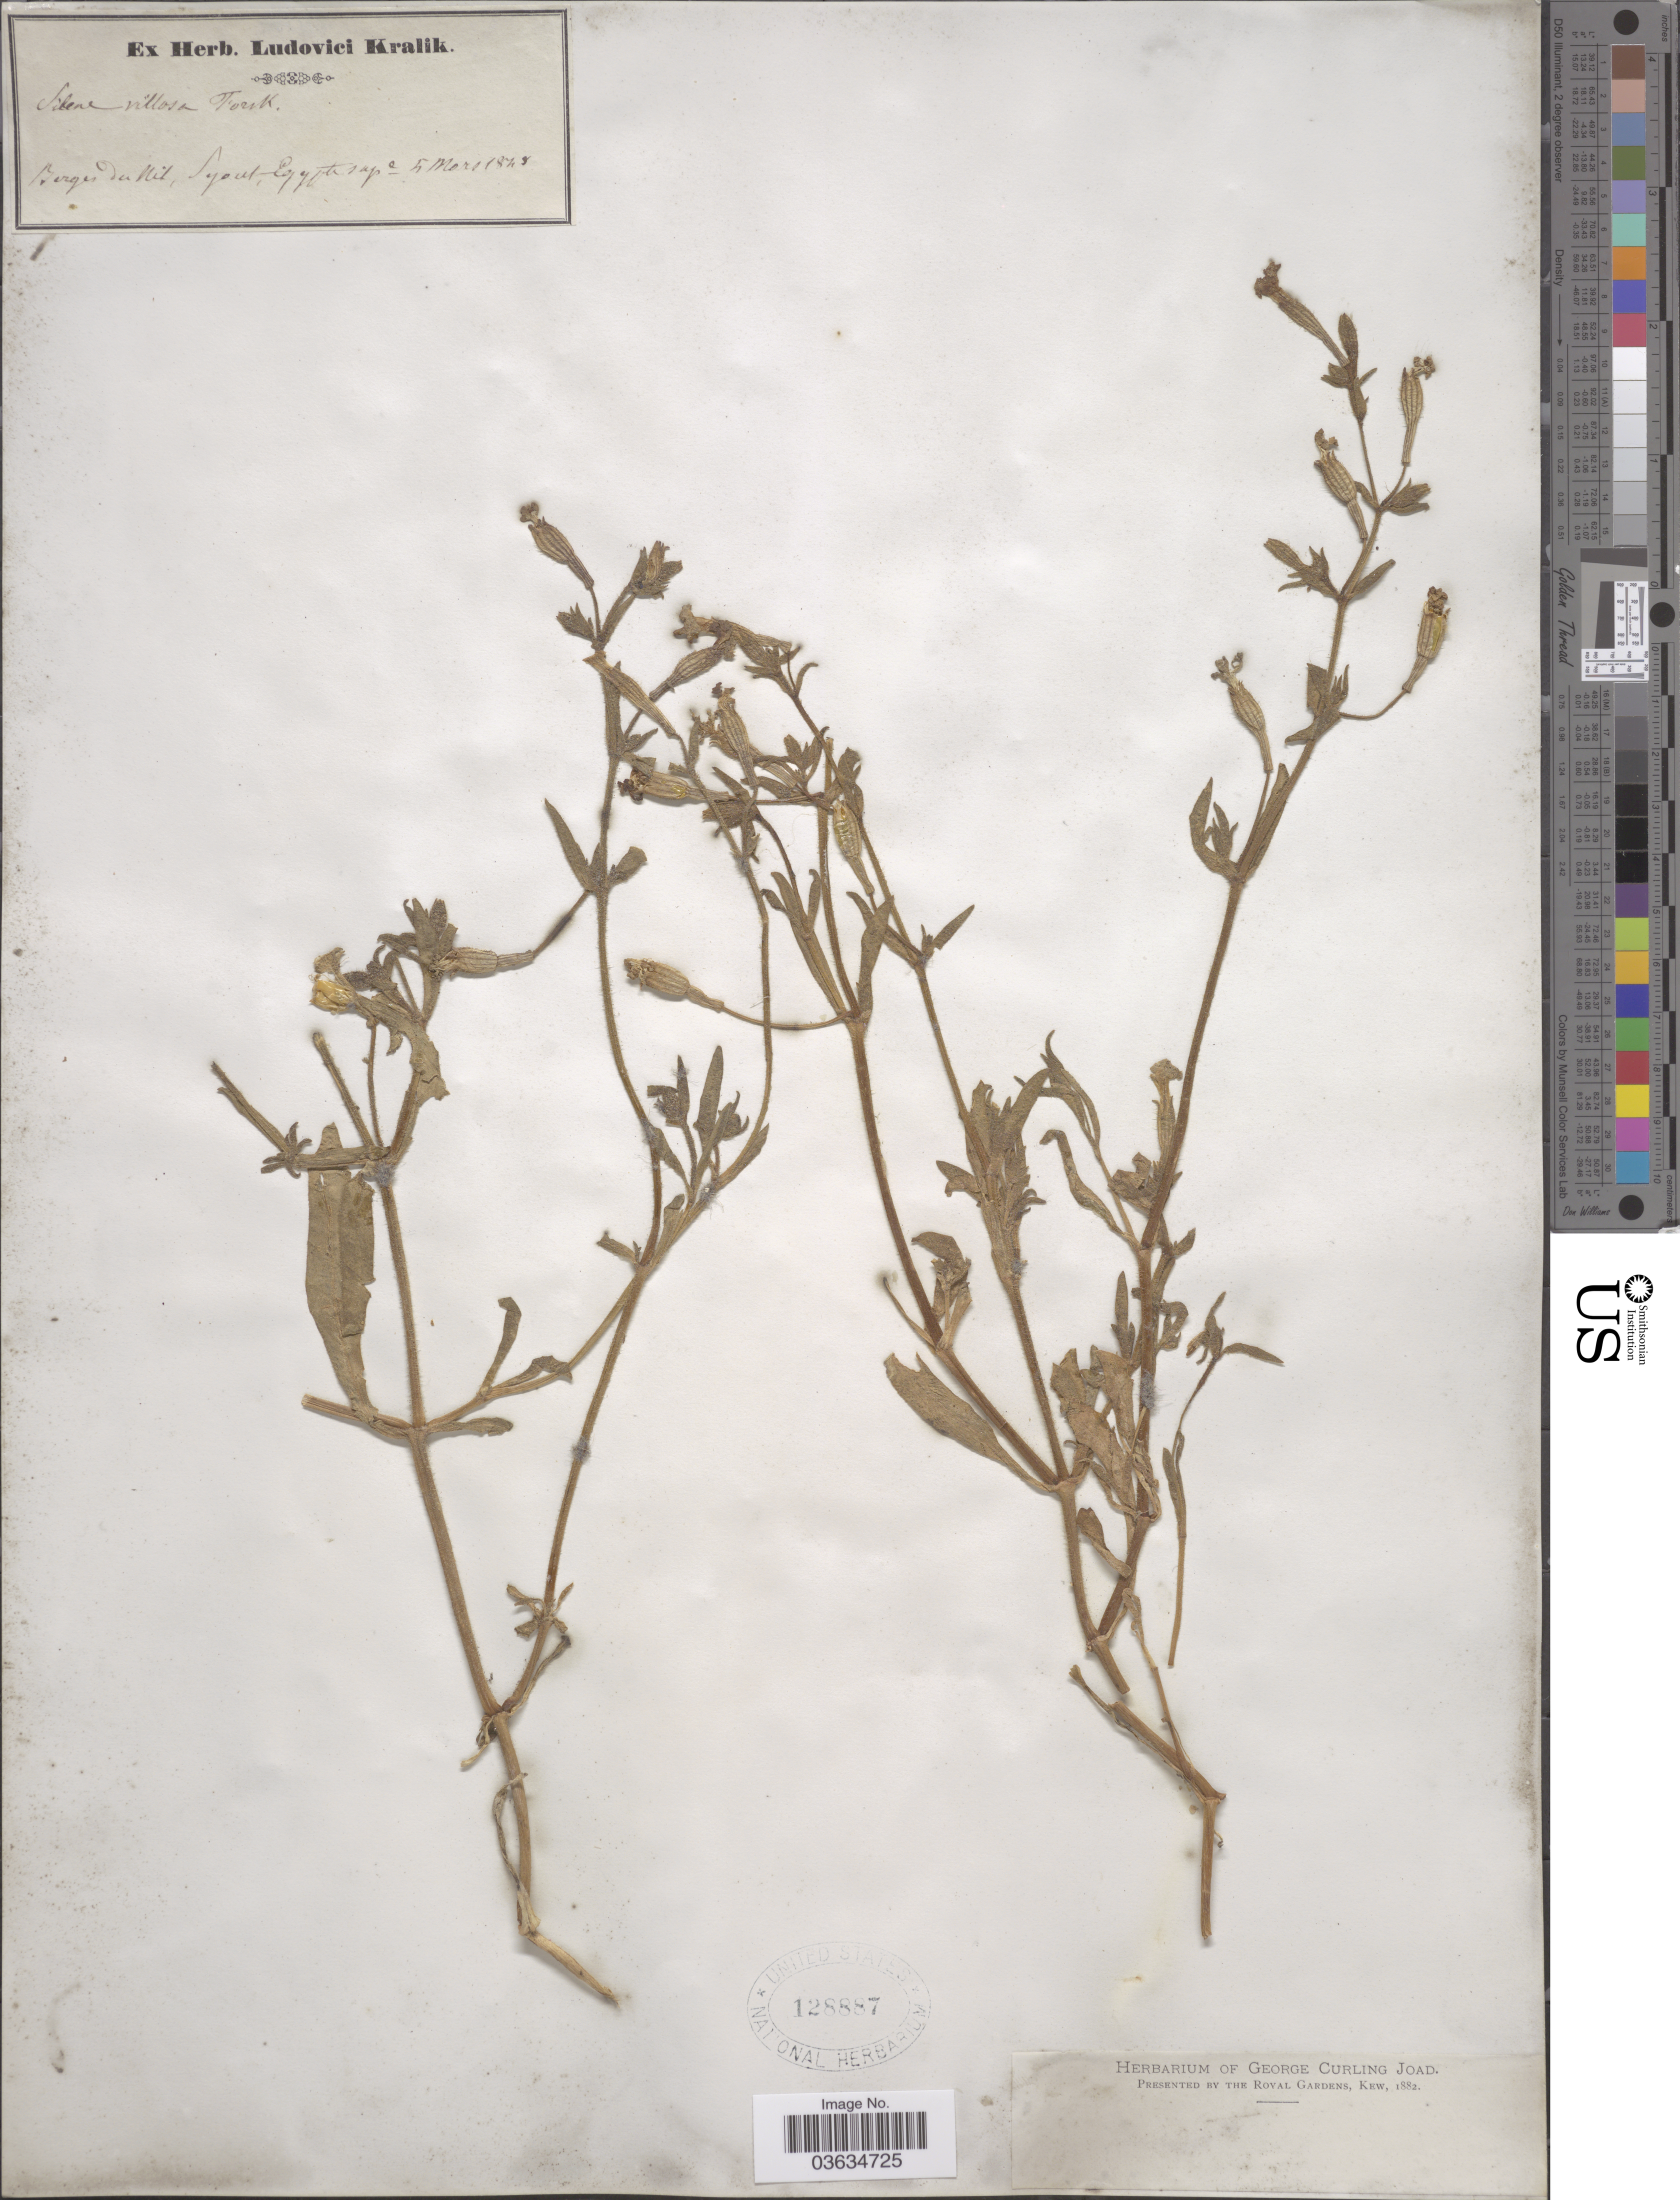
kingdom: Plantae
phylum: Tracheophyta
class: Magnoliopsida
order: Caryophyllales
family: Caryophyllaceae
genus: Silene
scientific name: Silene villosa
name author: Forssk.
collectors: ex herb. L. Kralik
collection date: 1845-03-05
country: Egypt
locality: Berges du Nil, Syout.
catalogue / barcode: US 128887